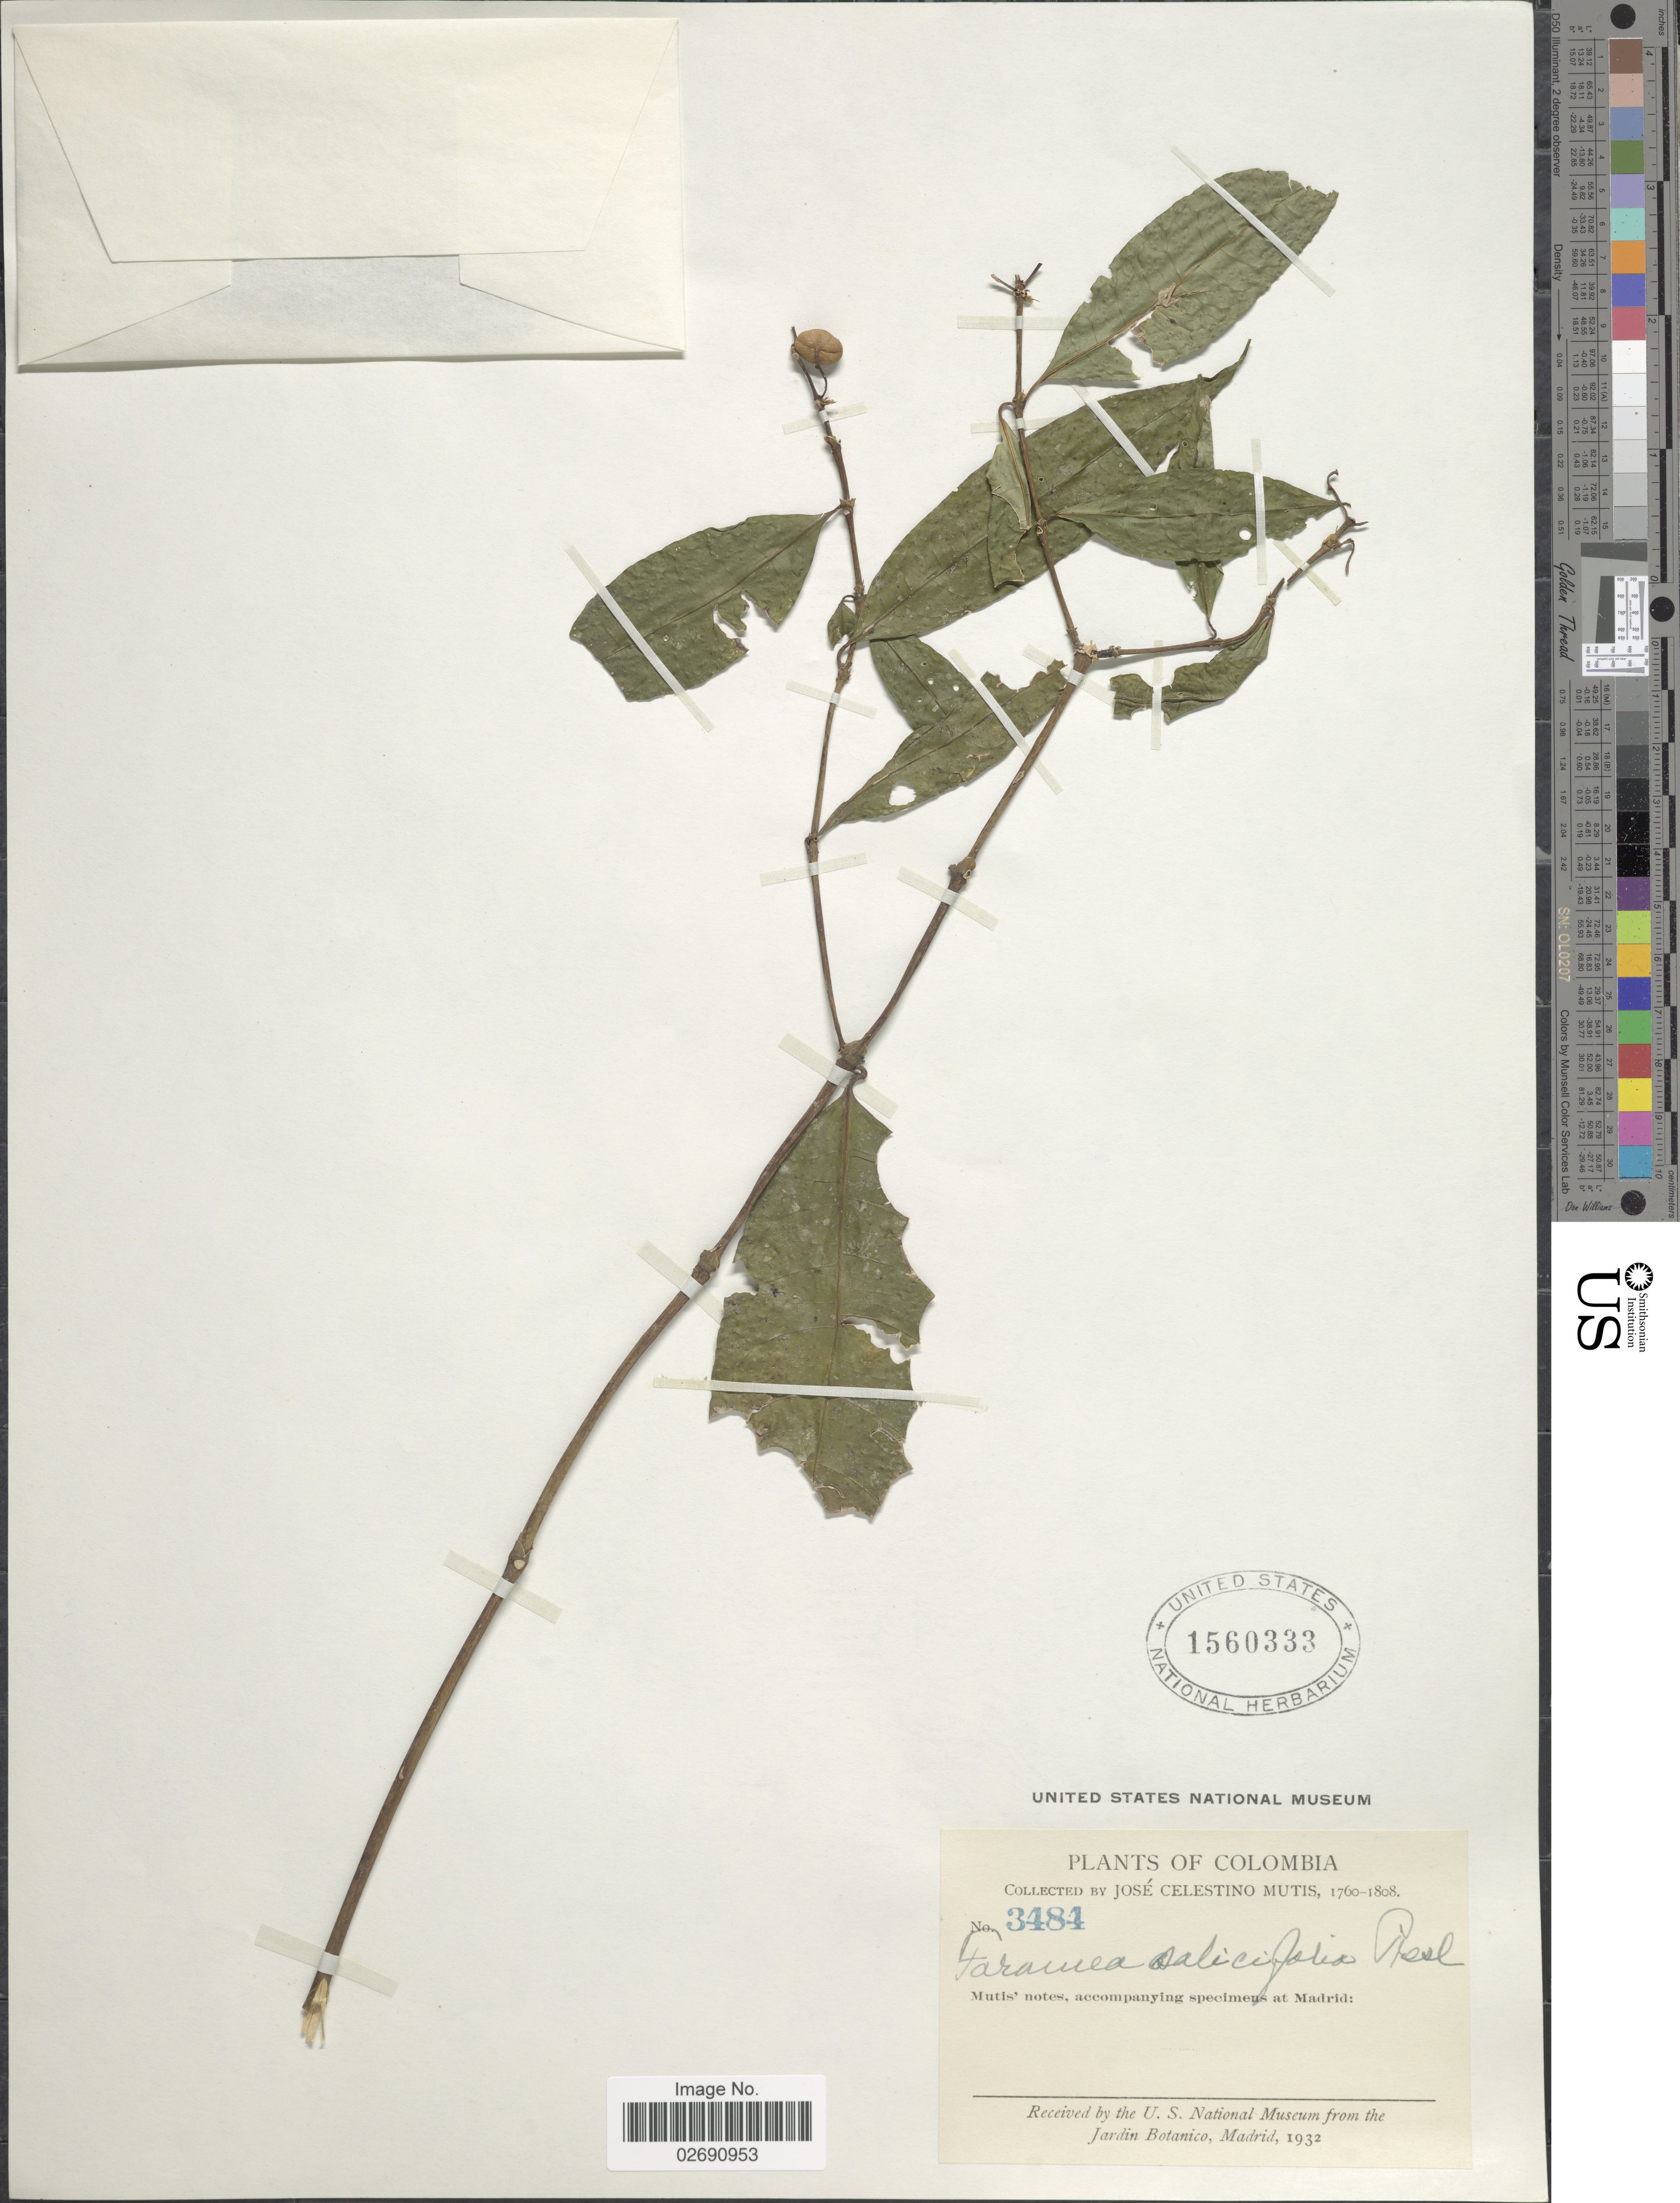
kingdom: Plantae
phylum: Tracheophyta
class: Magnoliopsida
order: Gentianales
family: Rubiaceae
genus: Faramea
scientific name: Faramea salicifolia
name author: C. Presl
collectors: J. C. B. Mutis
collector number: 3484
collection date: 1760/1808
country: Colombia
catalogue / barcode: US 1560333